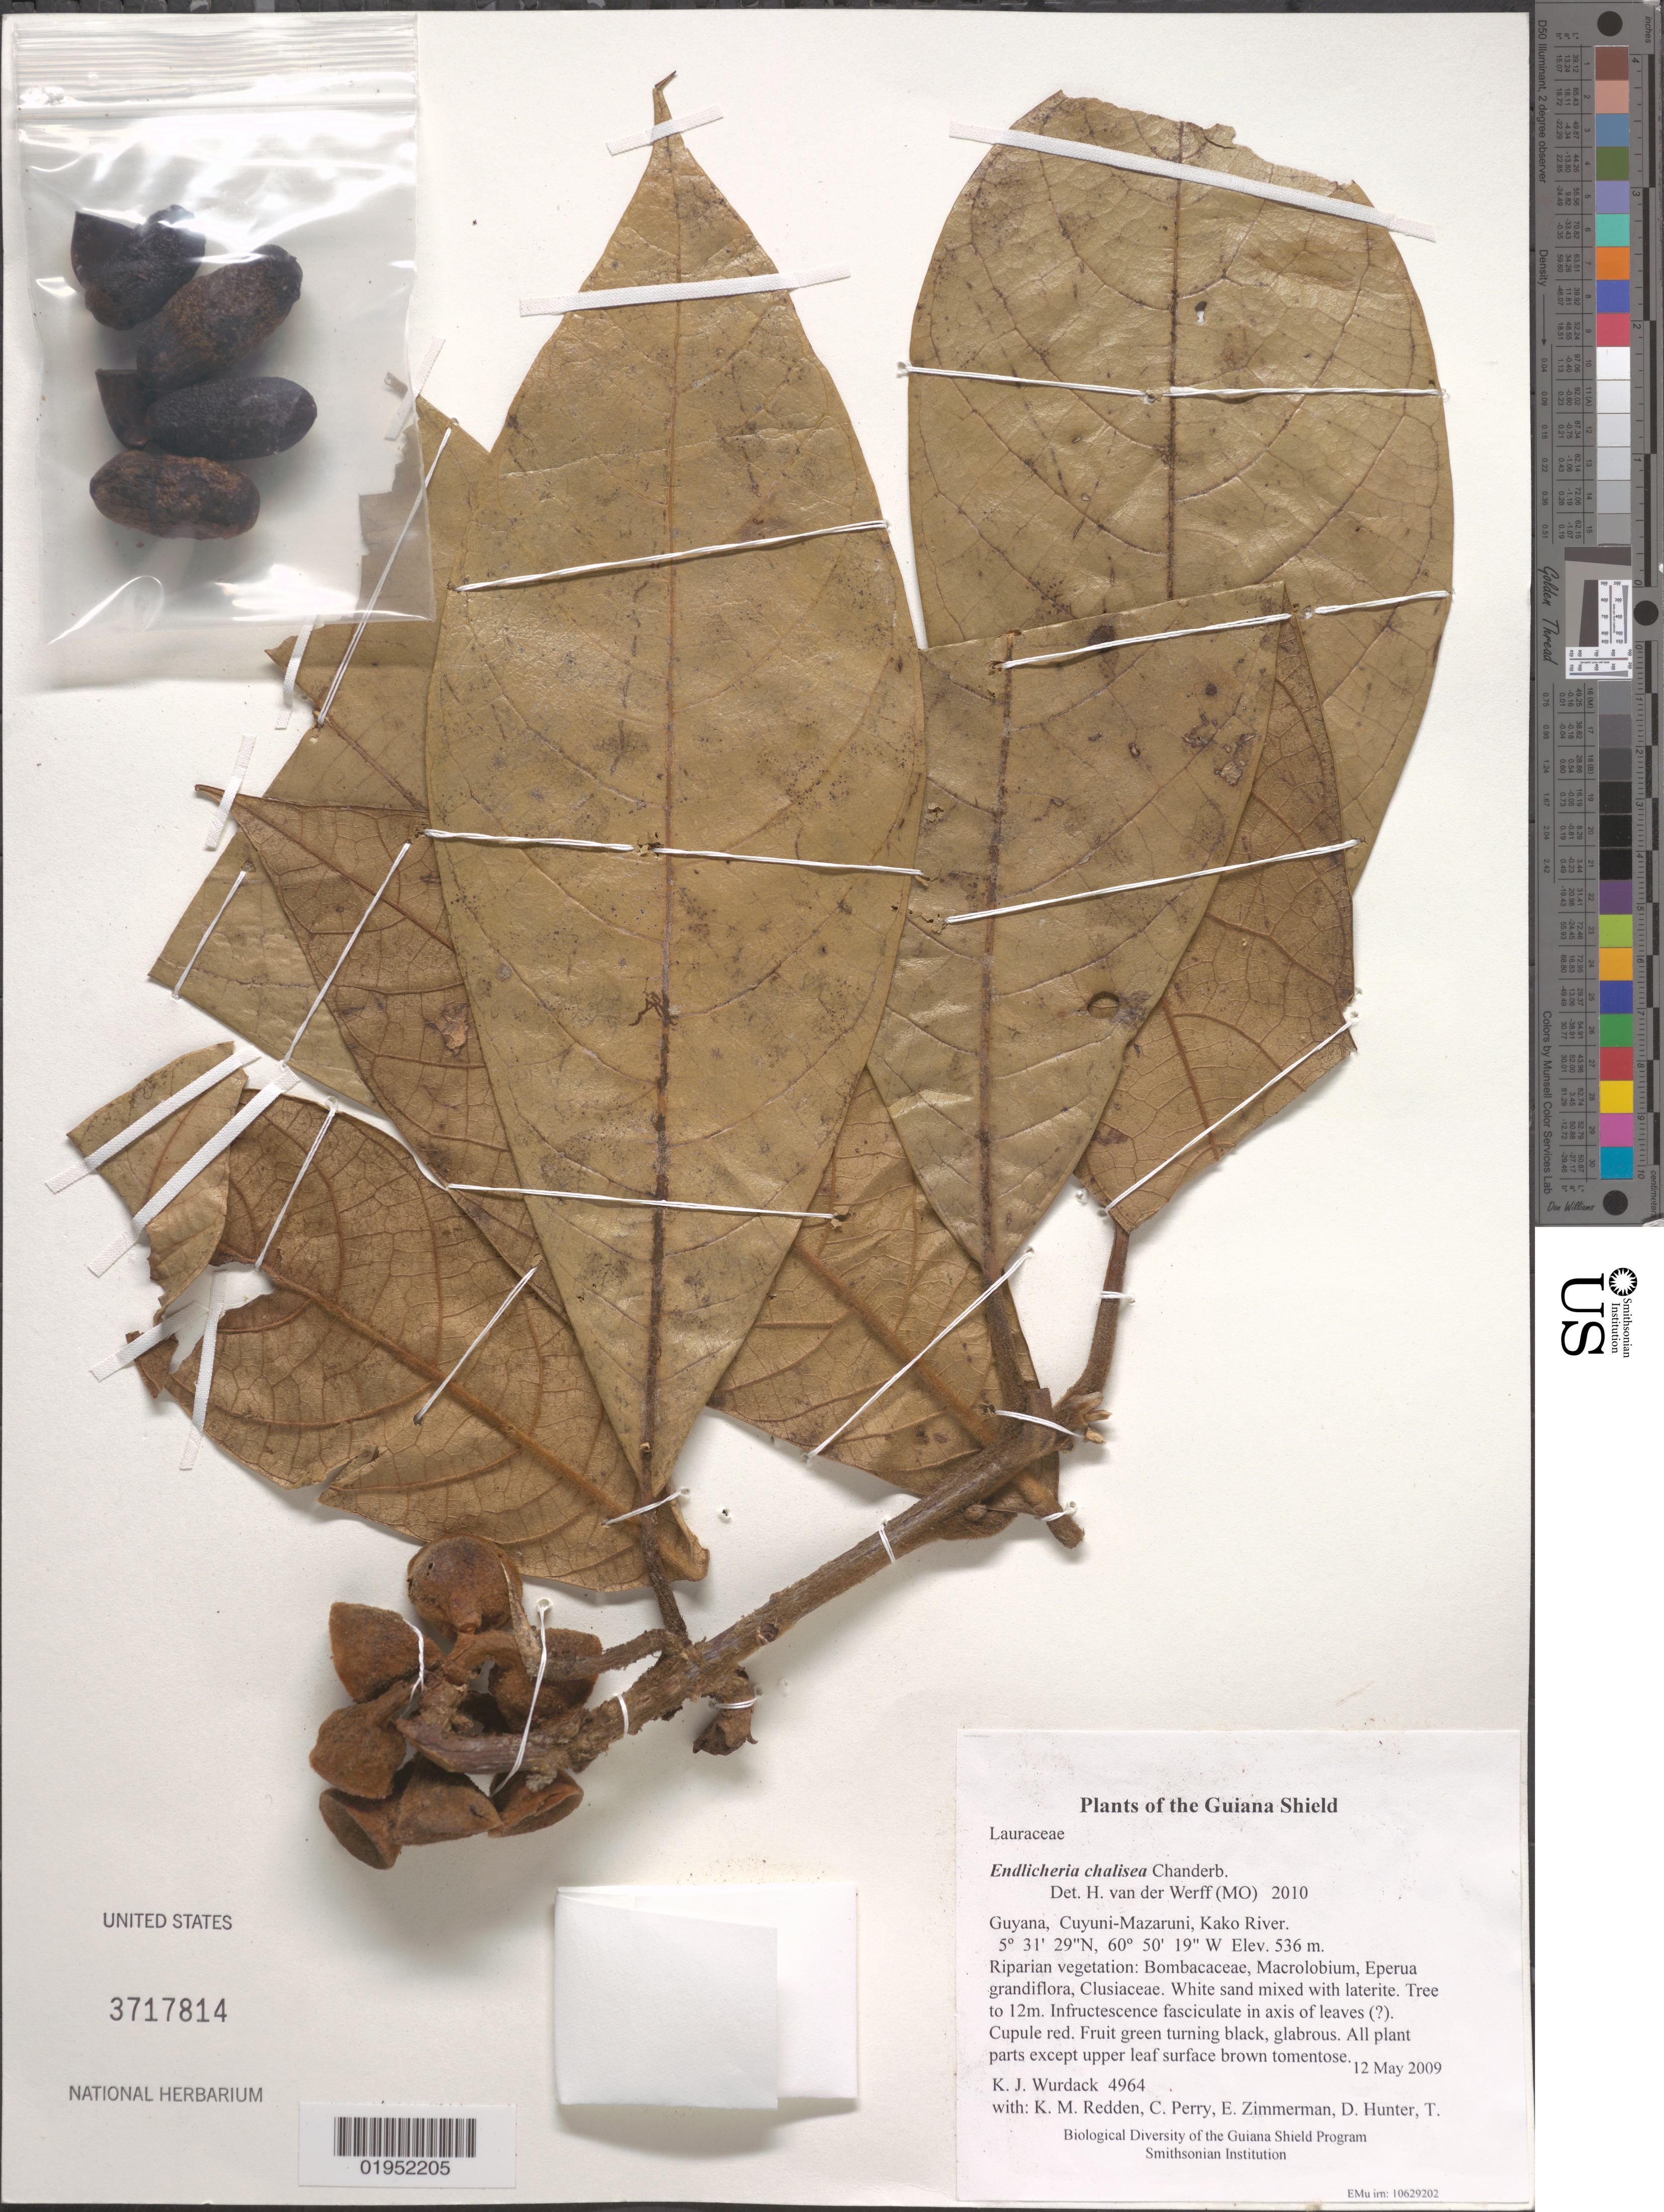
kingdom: Plantae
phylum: Tracheophyta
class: Magnoliopsida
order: Laurales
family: Lauraceae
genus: Endlicheria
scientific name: Endlicheria chalisea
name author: Chanderb.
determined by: van der Werff, H., (MO), Missouri Botanical Garden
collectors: K. Wurdack, K. M. Redden, C. Perry, E. Zimmerman, D. Hunter, T. Hunter & V. Roland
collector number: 4964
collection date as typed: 12 May 2009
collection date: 2009-05-12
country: Guyana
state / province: Cuyuni-Mazaruni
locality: Kako River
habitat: Riparian vegetation: Bombacaceae, Macrolobium, Eperua grandiflora, Clusiaceae. White sand mixed with laterite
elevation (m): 536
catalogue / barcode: US 3717814